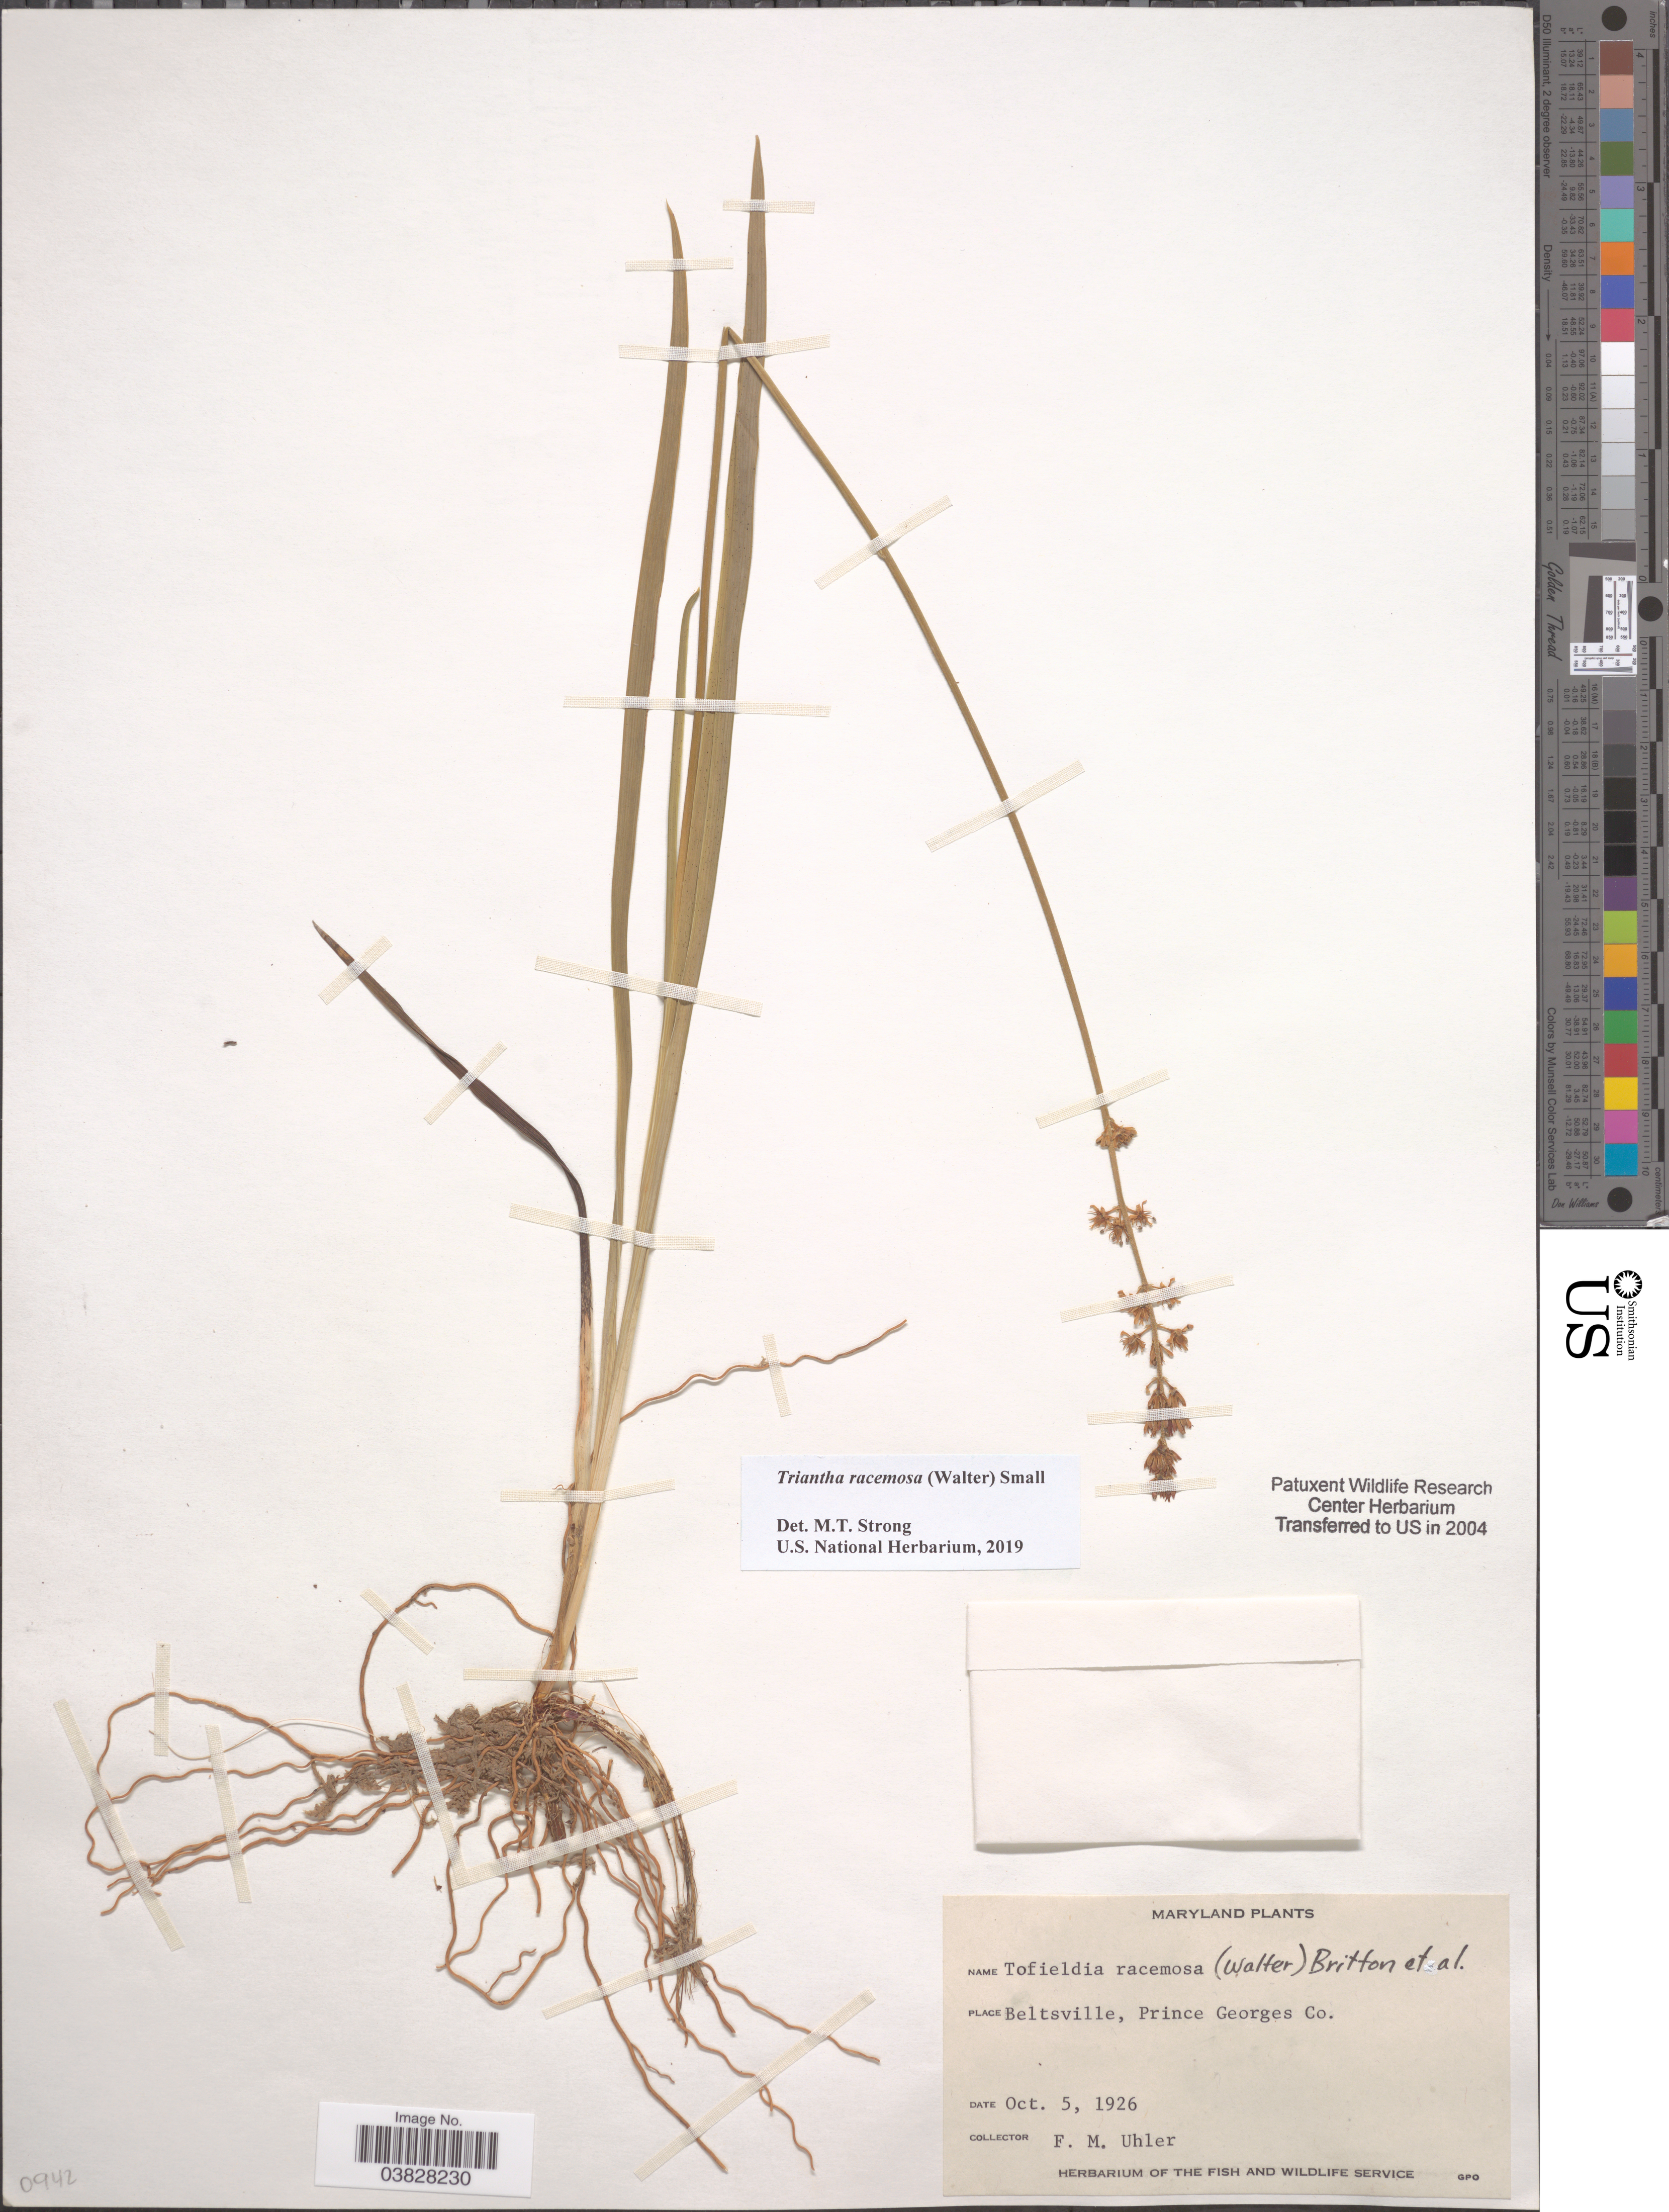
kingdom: Plantae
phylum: Tracheophyta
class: Liliopsida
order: Alismatales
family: Tofieldiaceae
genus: Triantha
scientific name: Triantha racemosa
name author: (Walter) Small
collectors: F. M. Uhler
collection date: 1926-10-05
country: United States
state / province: Maryland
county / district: Prince George's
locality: Beltsville, Prince Georges Co.